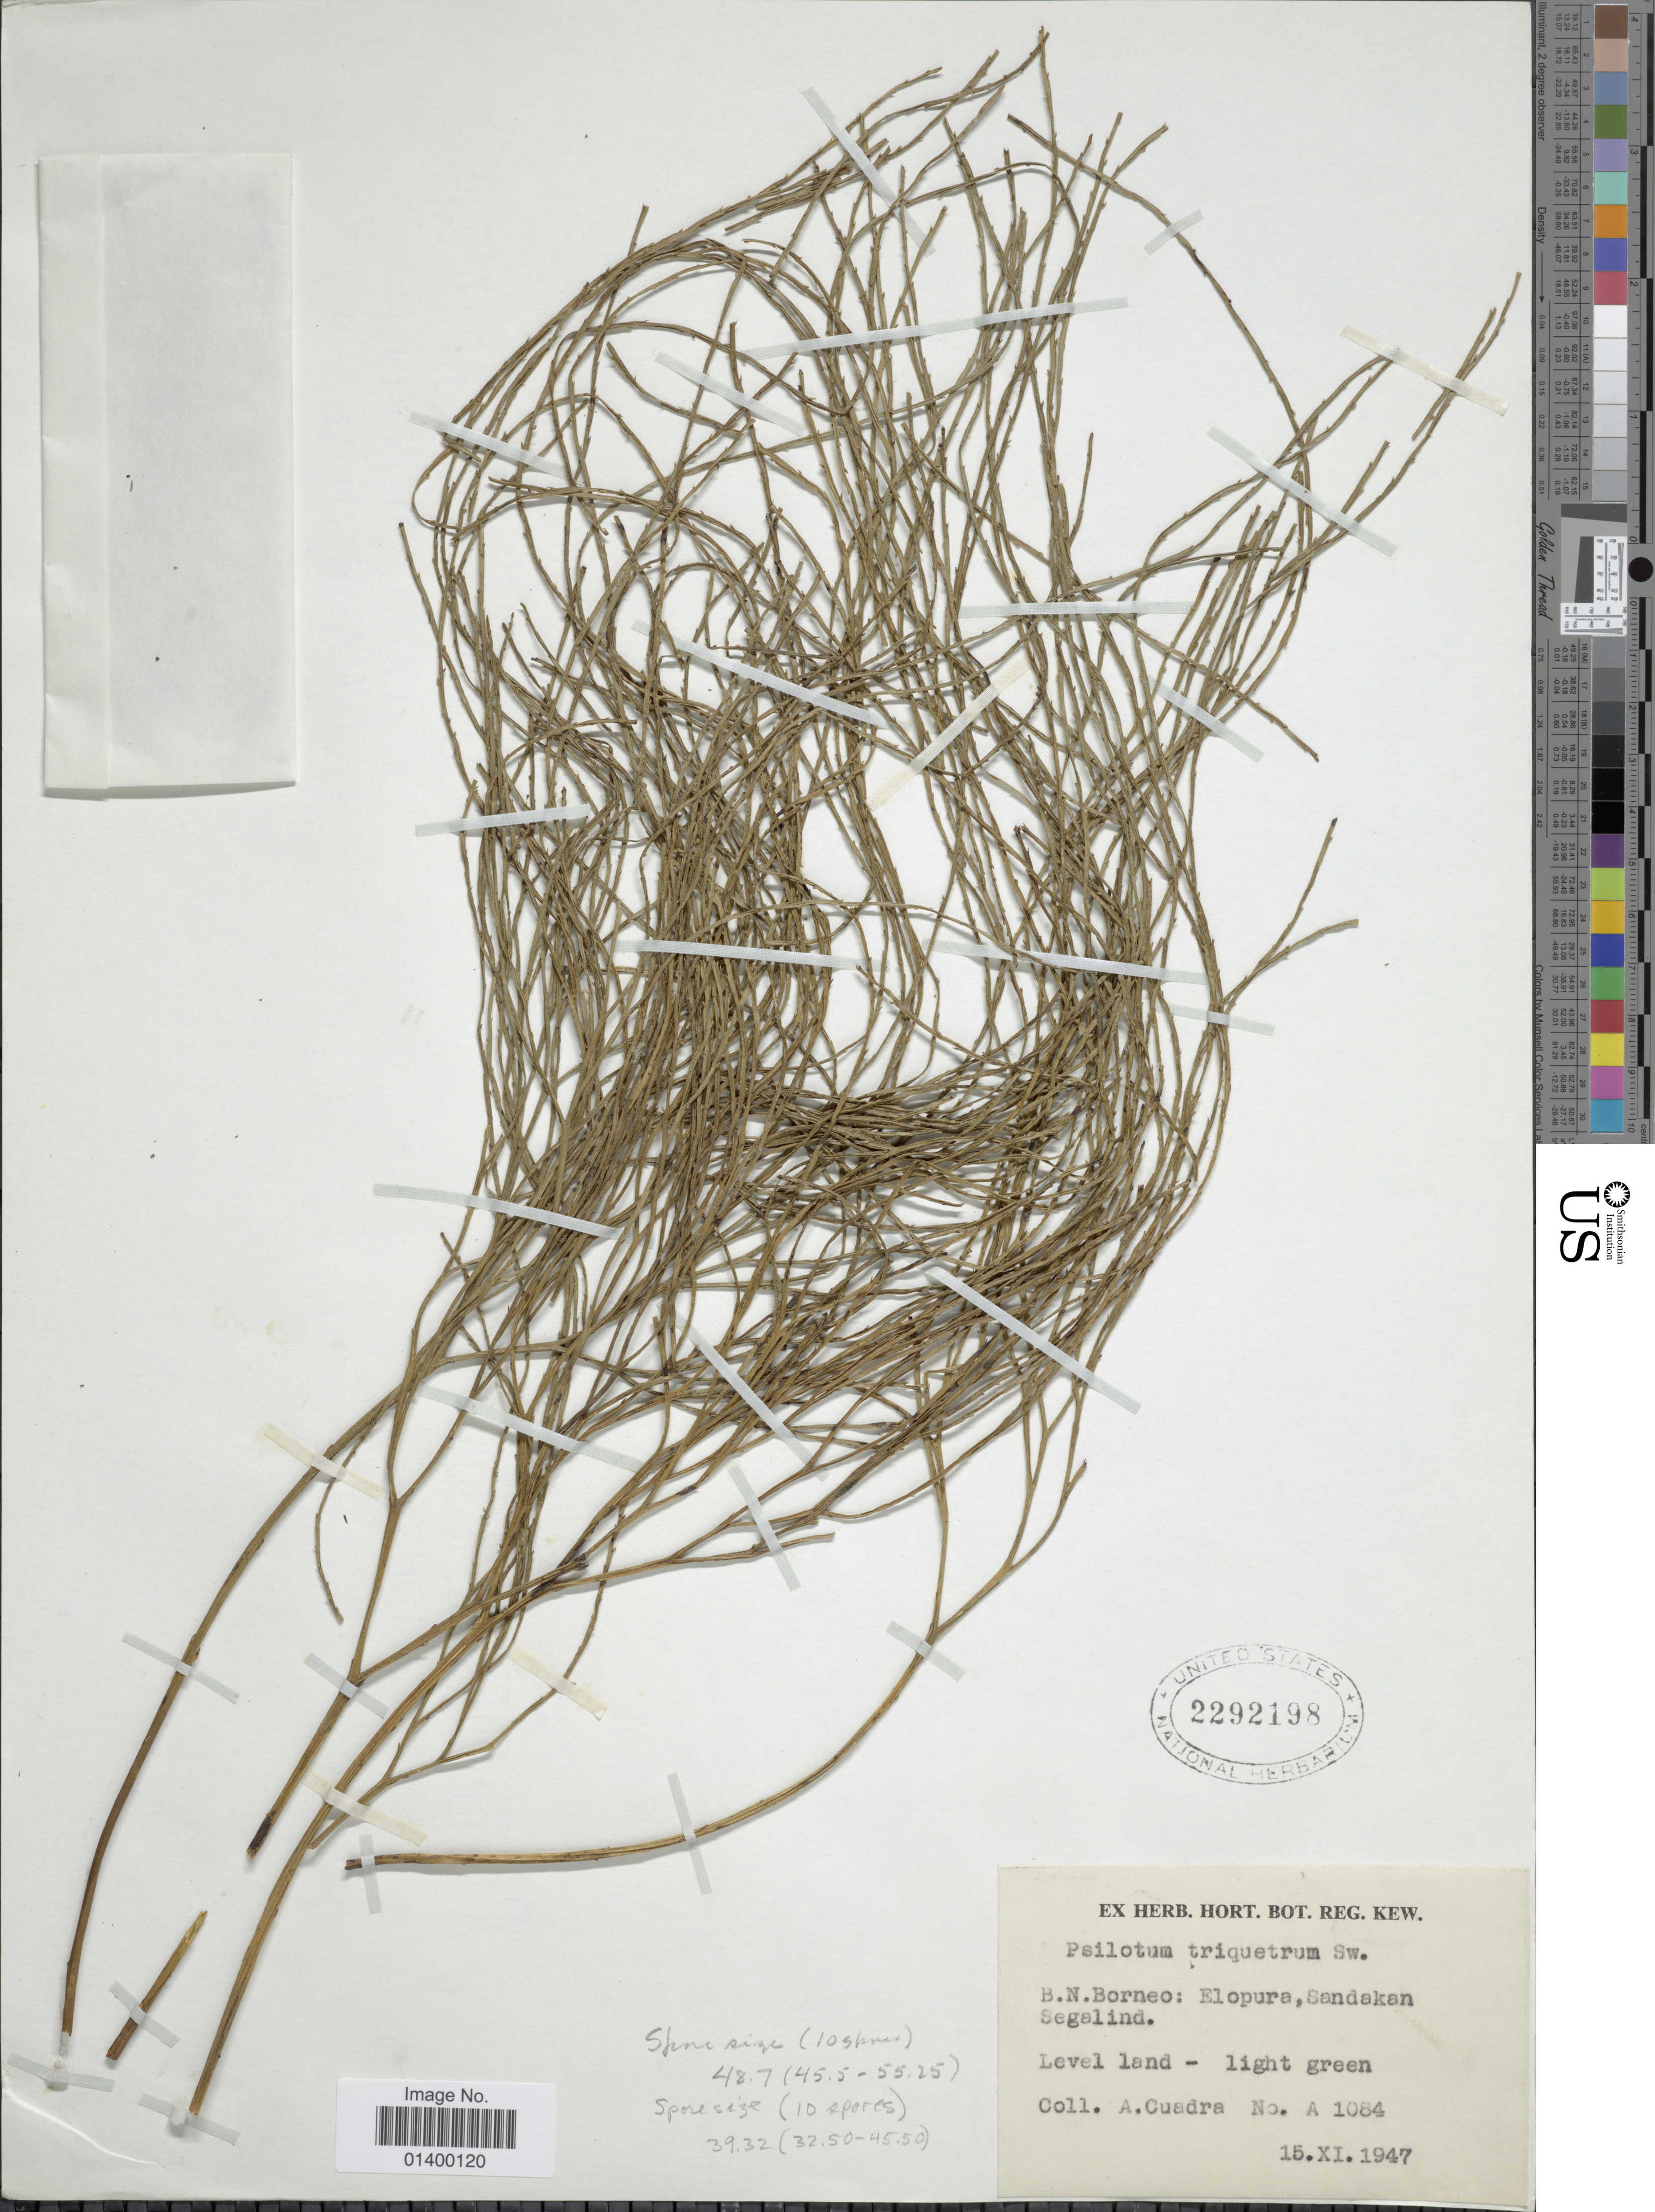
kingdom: Plantae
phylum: Tracheophyta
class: Polypodiopsida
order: Psilotales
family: Psilotaceae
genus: Psilotum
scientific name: Psilotum nudum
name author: (L.) P. Beauv.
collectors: A. Cuadra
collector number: A 1084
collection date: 1947-11-15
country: Malaysia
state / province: Sabah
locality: B.N. Borneo: Elopura, Sandakan Segalind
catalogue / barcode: US 2292198